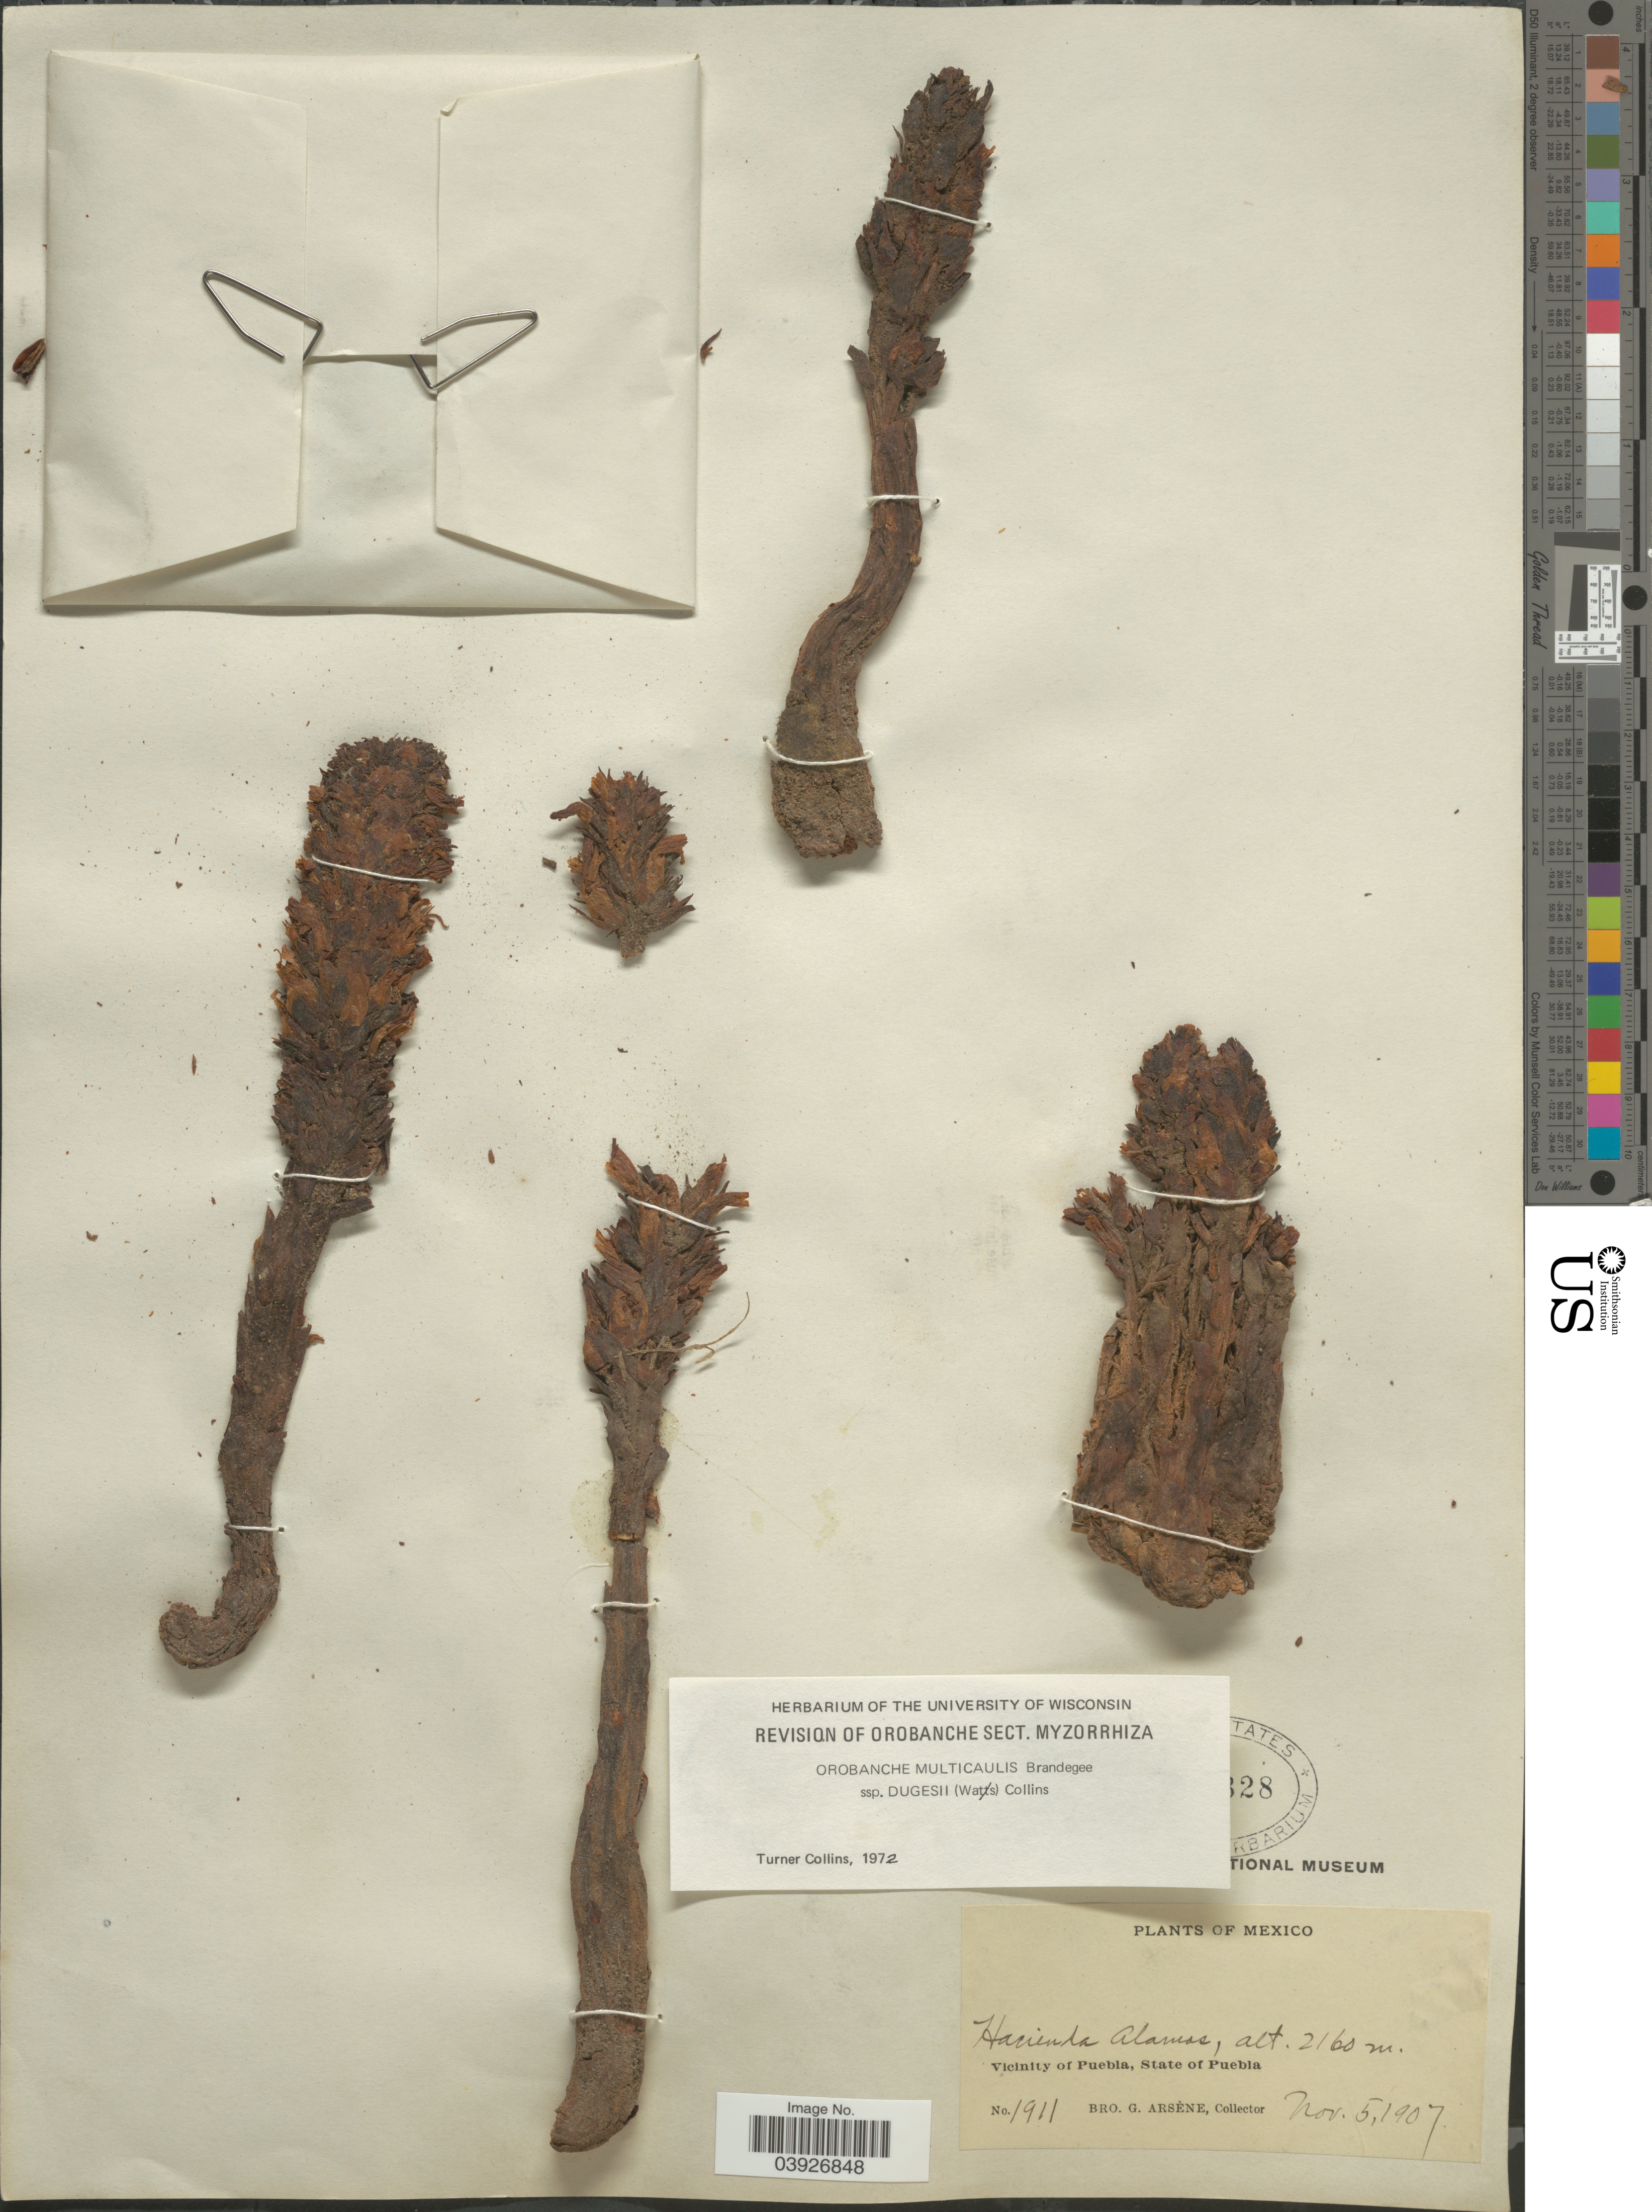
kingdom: Plantae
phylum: Tracheophyta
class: Magnoliopsida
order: Lamiales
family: Orobanchaceae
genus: Orobanche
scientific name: Orobanche dugesii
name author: (S. Watson) Munz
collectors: Bro. G. Arsène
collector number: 1911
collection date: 1907-11-05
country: Mexico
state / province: Puebla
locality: Hacienda Alamos. Vicinity of Puebla.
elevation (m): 2160